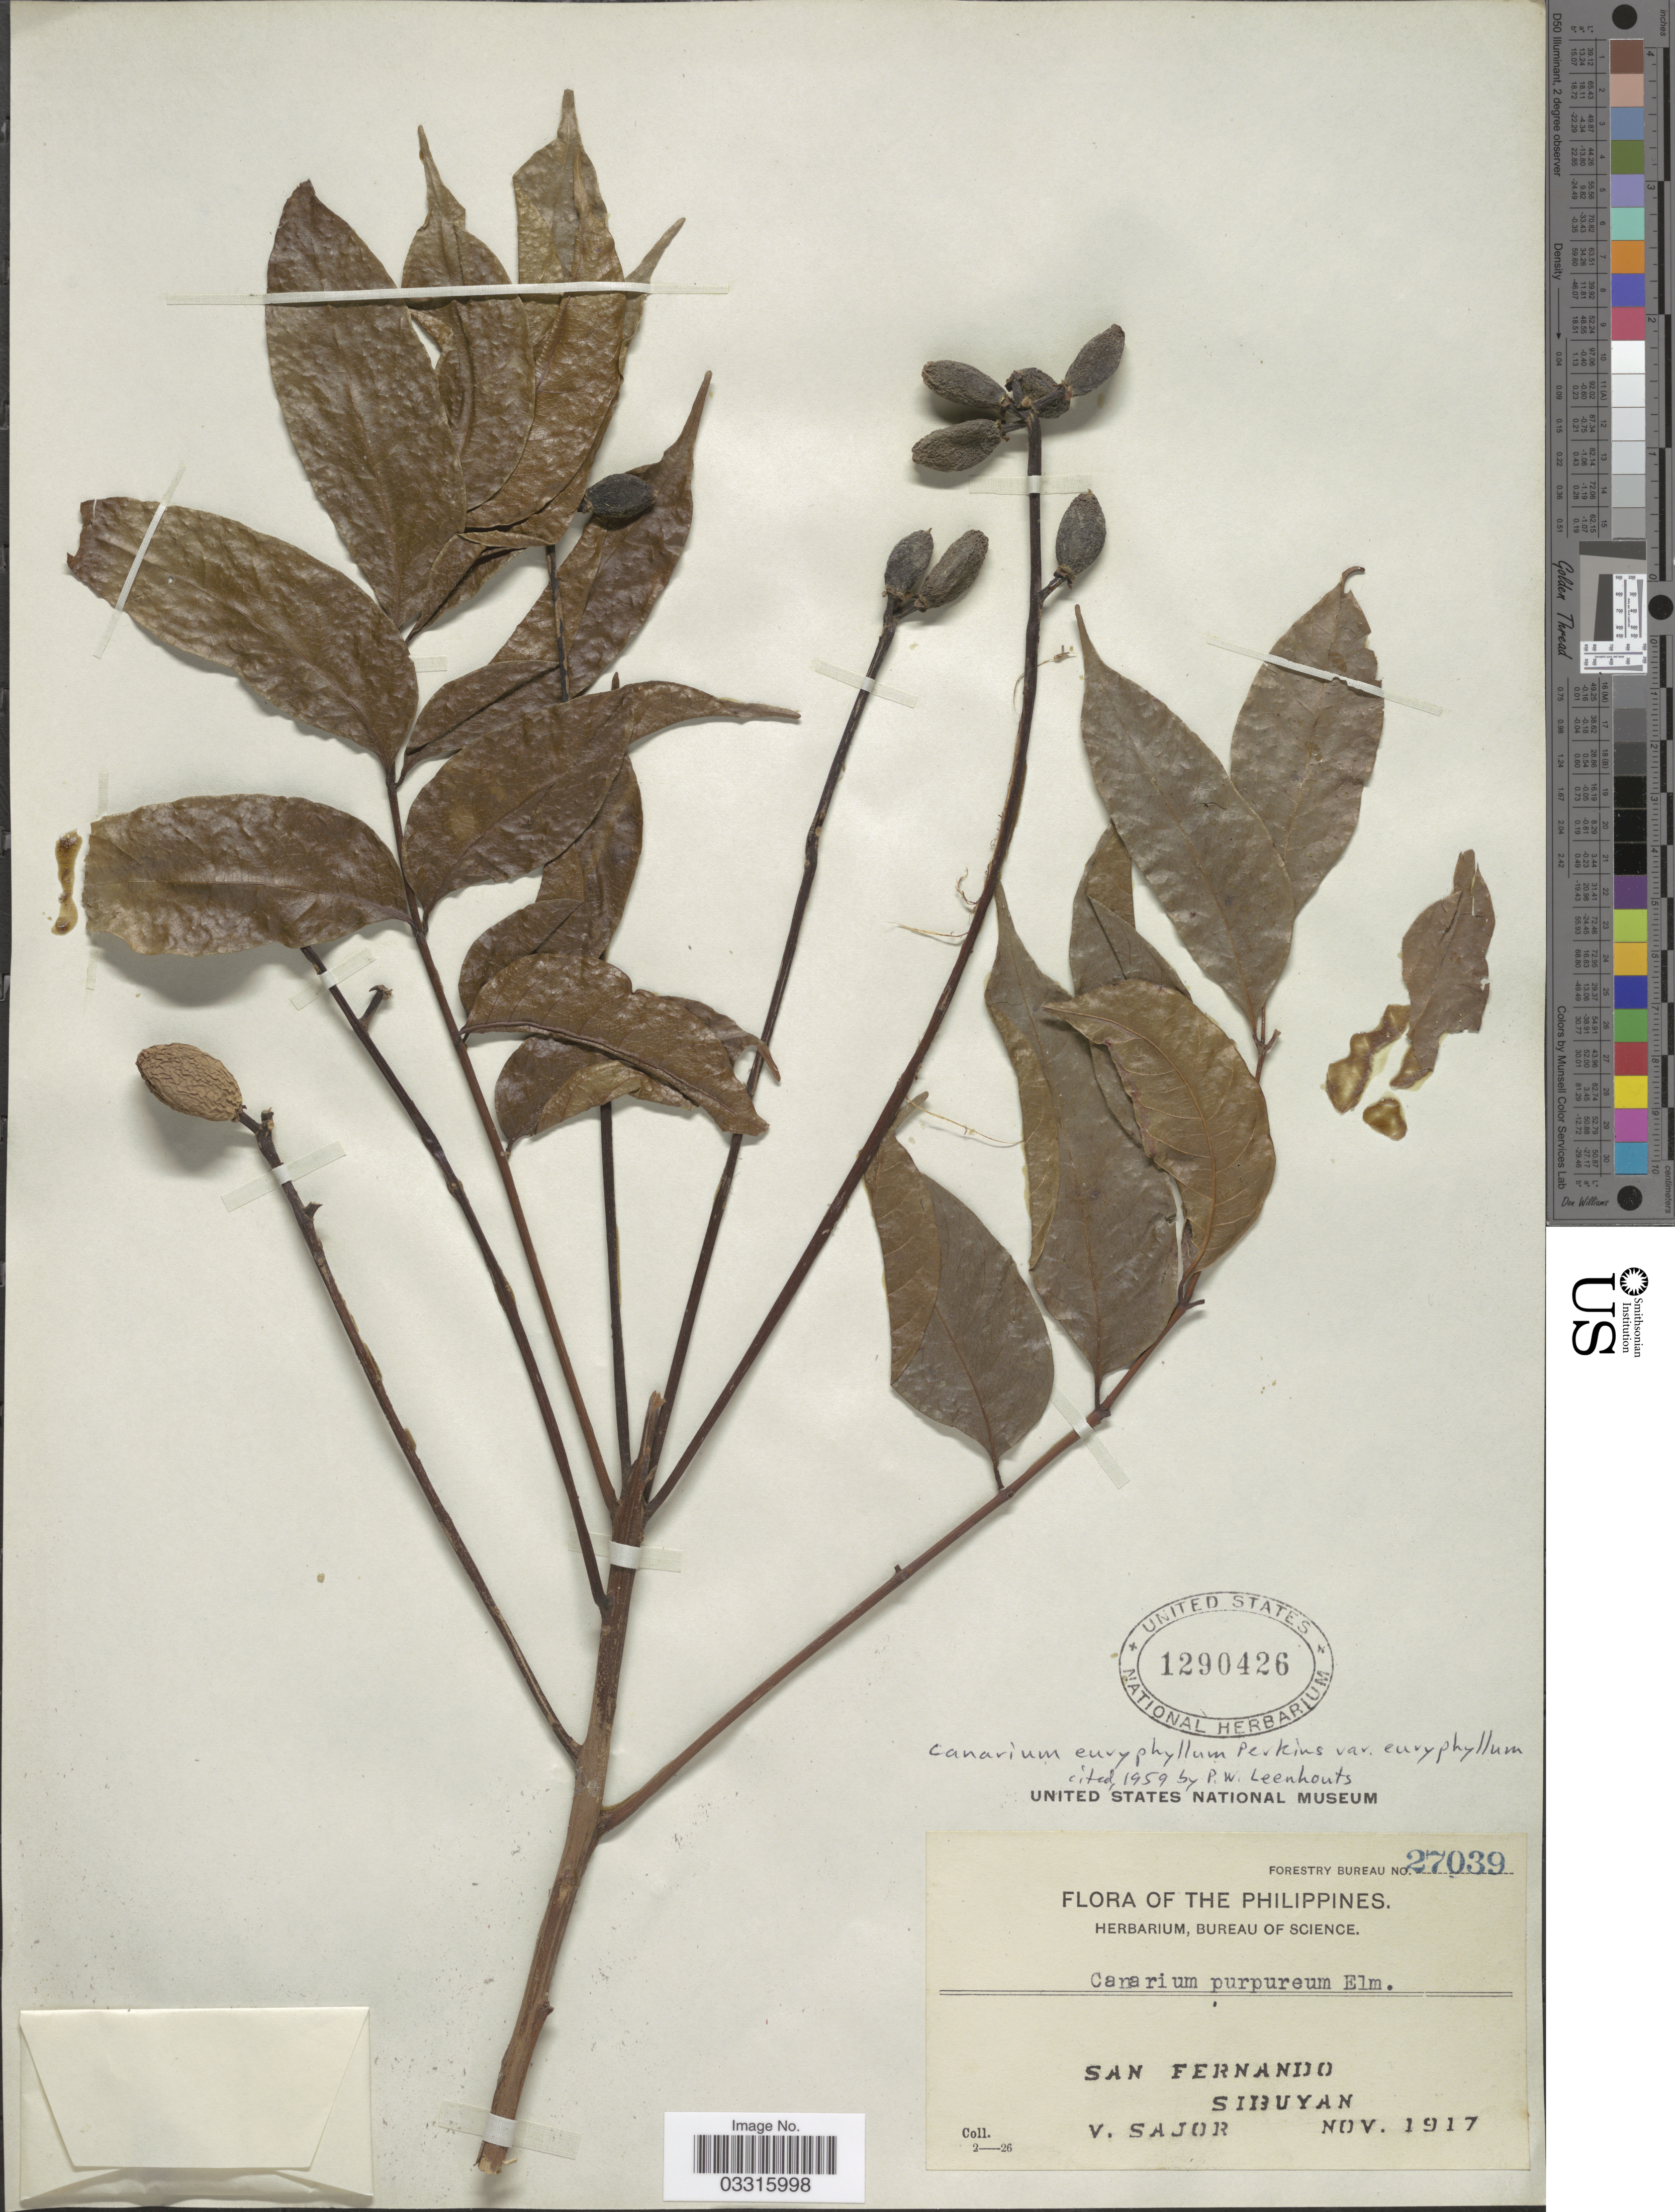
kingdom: Plantae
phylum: Tracheophyta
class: Magnoliopsida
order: Sapindales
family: Burseraceae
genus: Canarium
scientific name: Canarium euryphyllum var. euryphyllum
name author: G. Perkins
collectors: V. Sajor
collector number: Forestry Bureau 27039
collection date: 1917-11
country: Philippines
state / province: Western Visayas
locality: San Fernando, Sibuyan.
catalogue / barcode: US 1290426